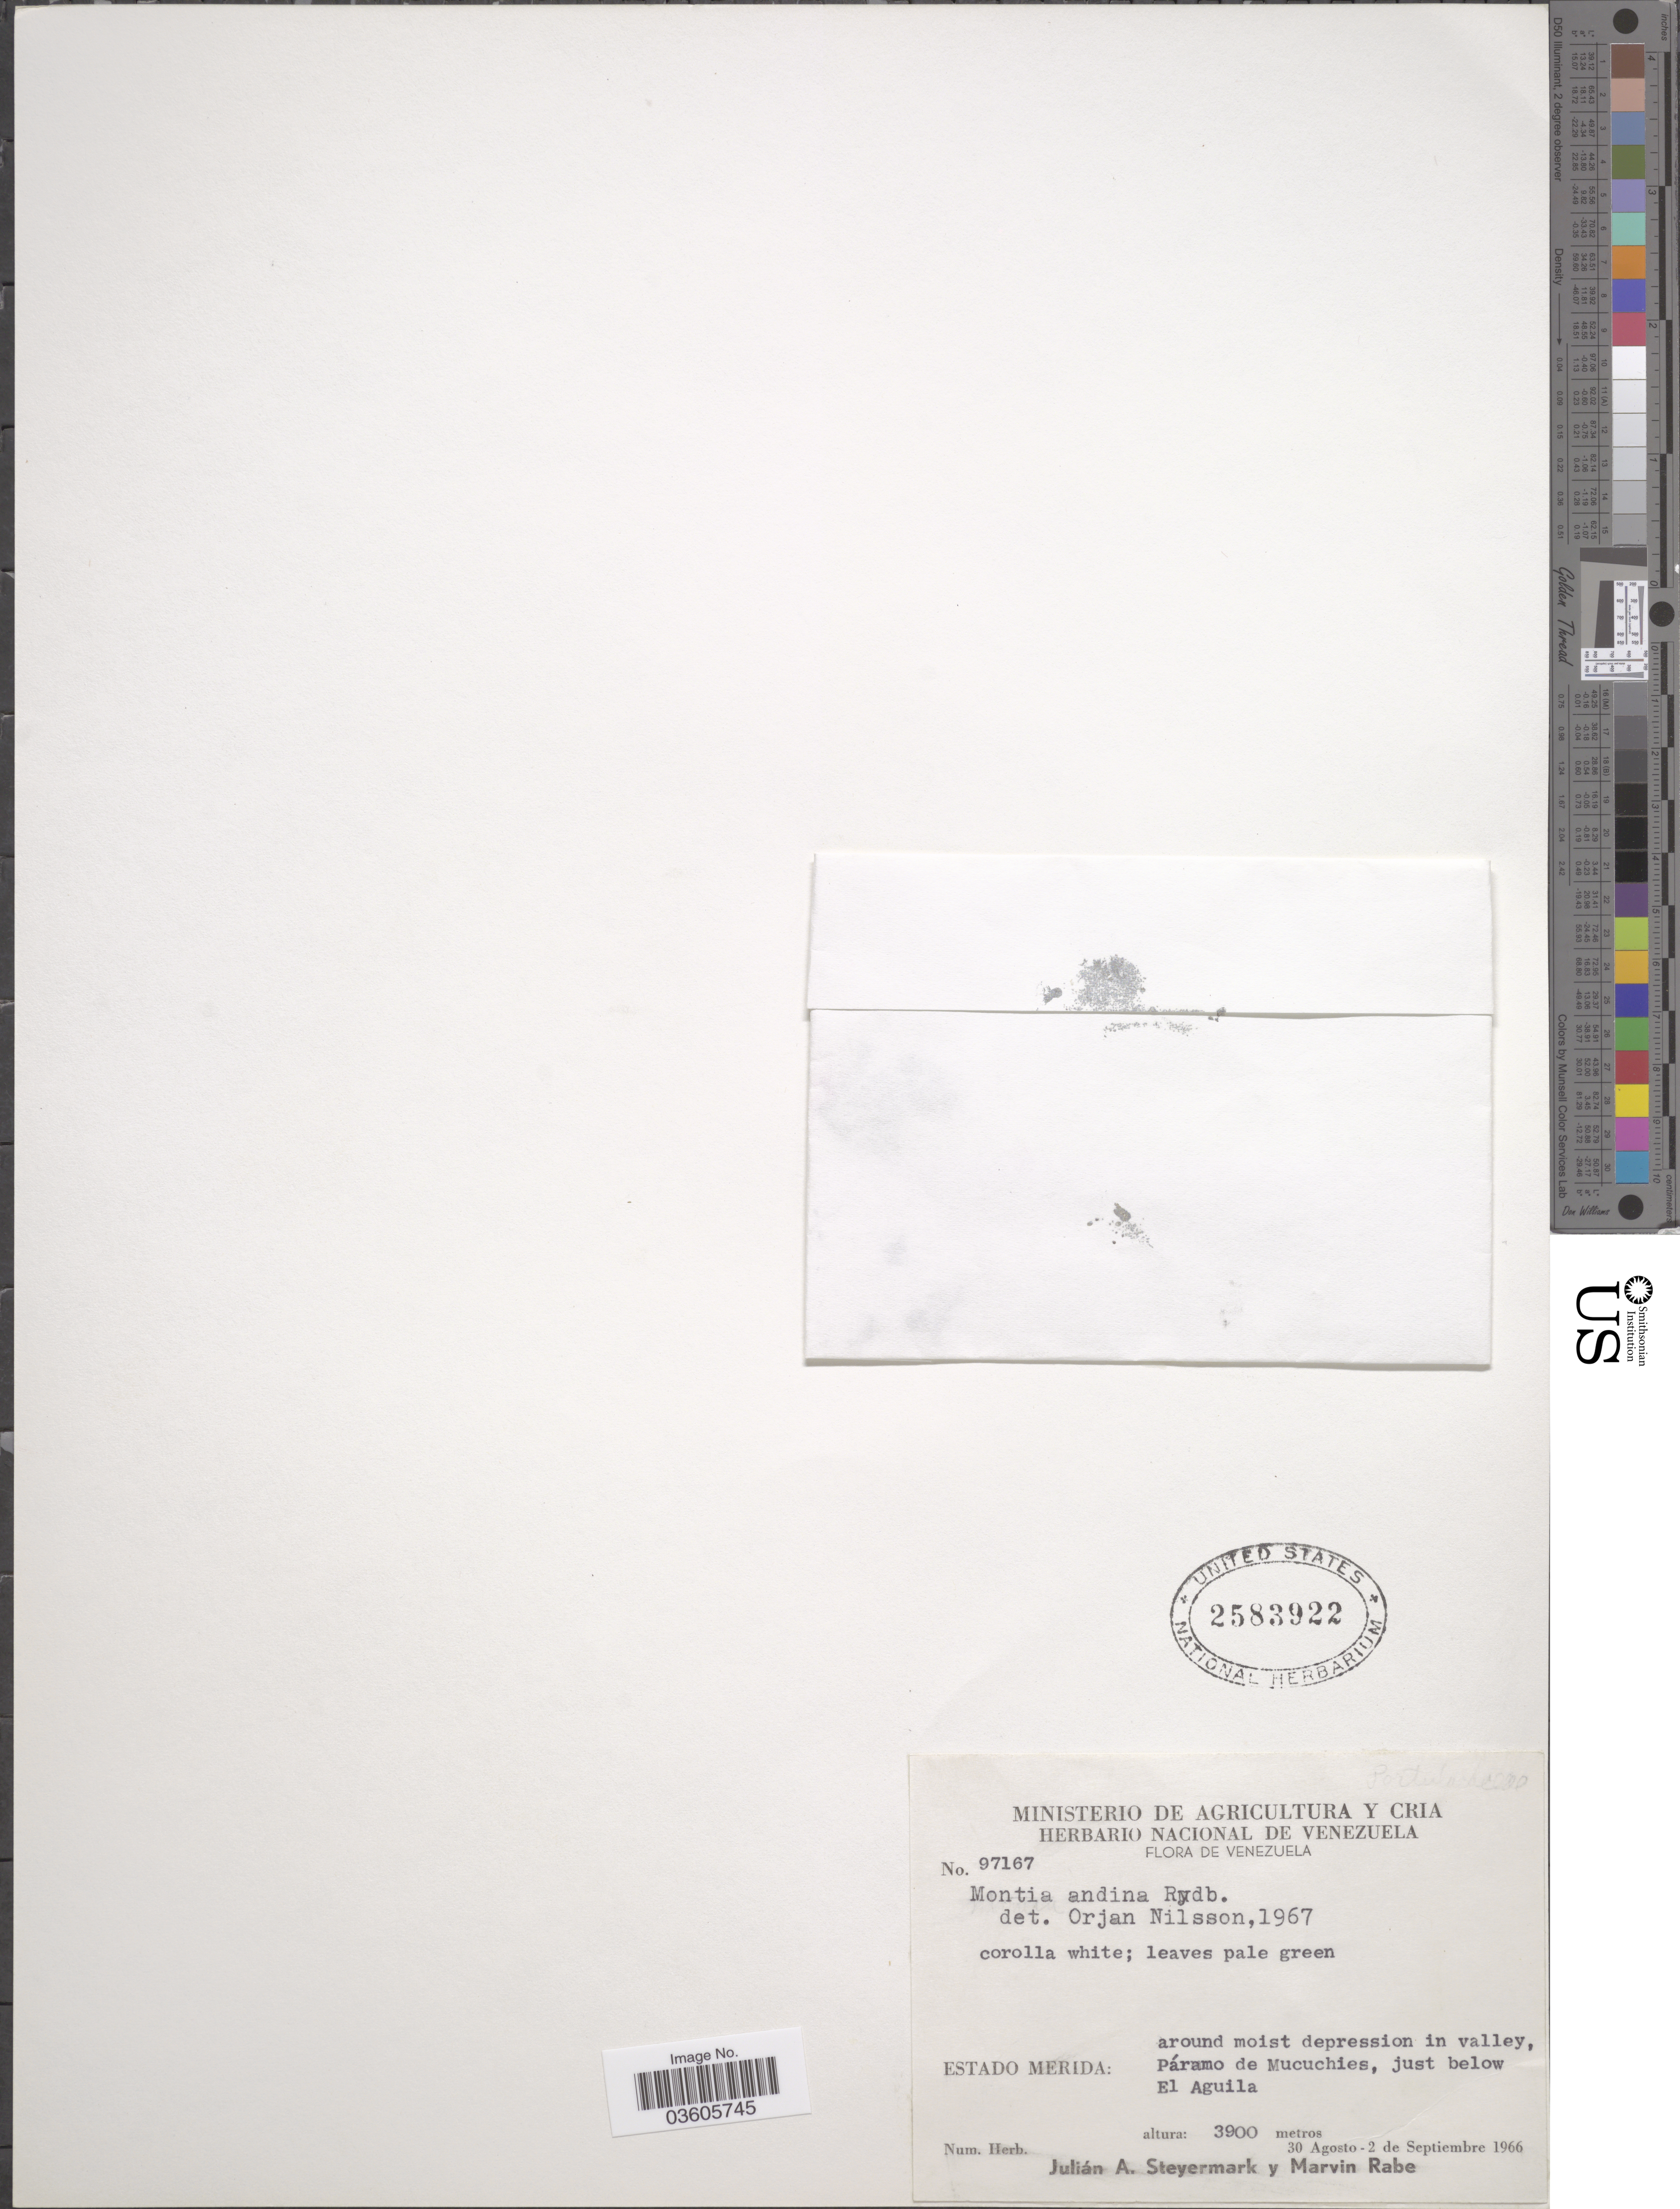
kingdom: Plantae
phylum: Tracheophyta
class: Magnoliopsida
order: Caryophyllales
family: Montiaceae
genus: Montia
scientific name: Montia andina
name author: Rydb.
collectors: J. Steyermark & M. Rabe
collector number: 97167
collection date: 1966-08-30/1966-09-02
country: Venezuela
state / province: Mérida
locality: Around moist depression in valley, Páramo de Mucuchies, just below El Aguila.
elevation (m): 3900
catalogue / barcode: US 2583922